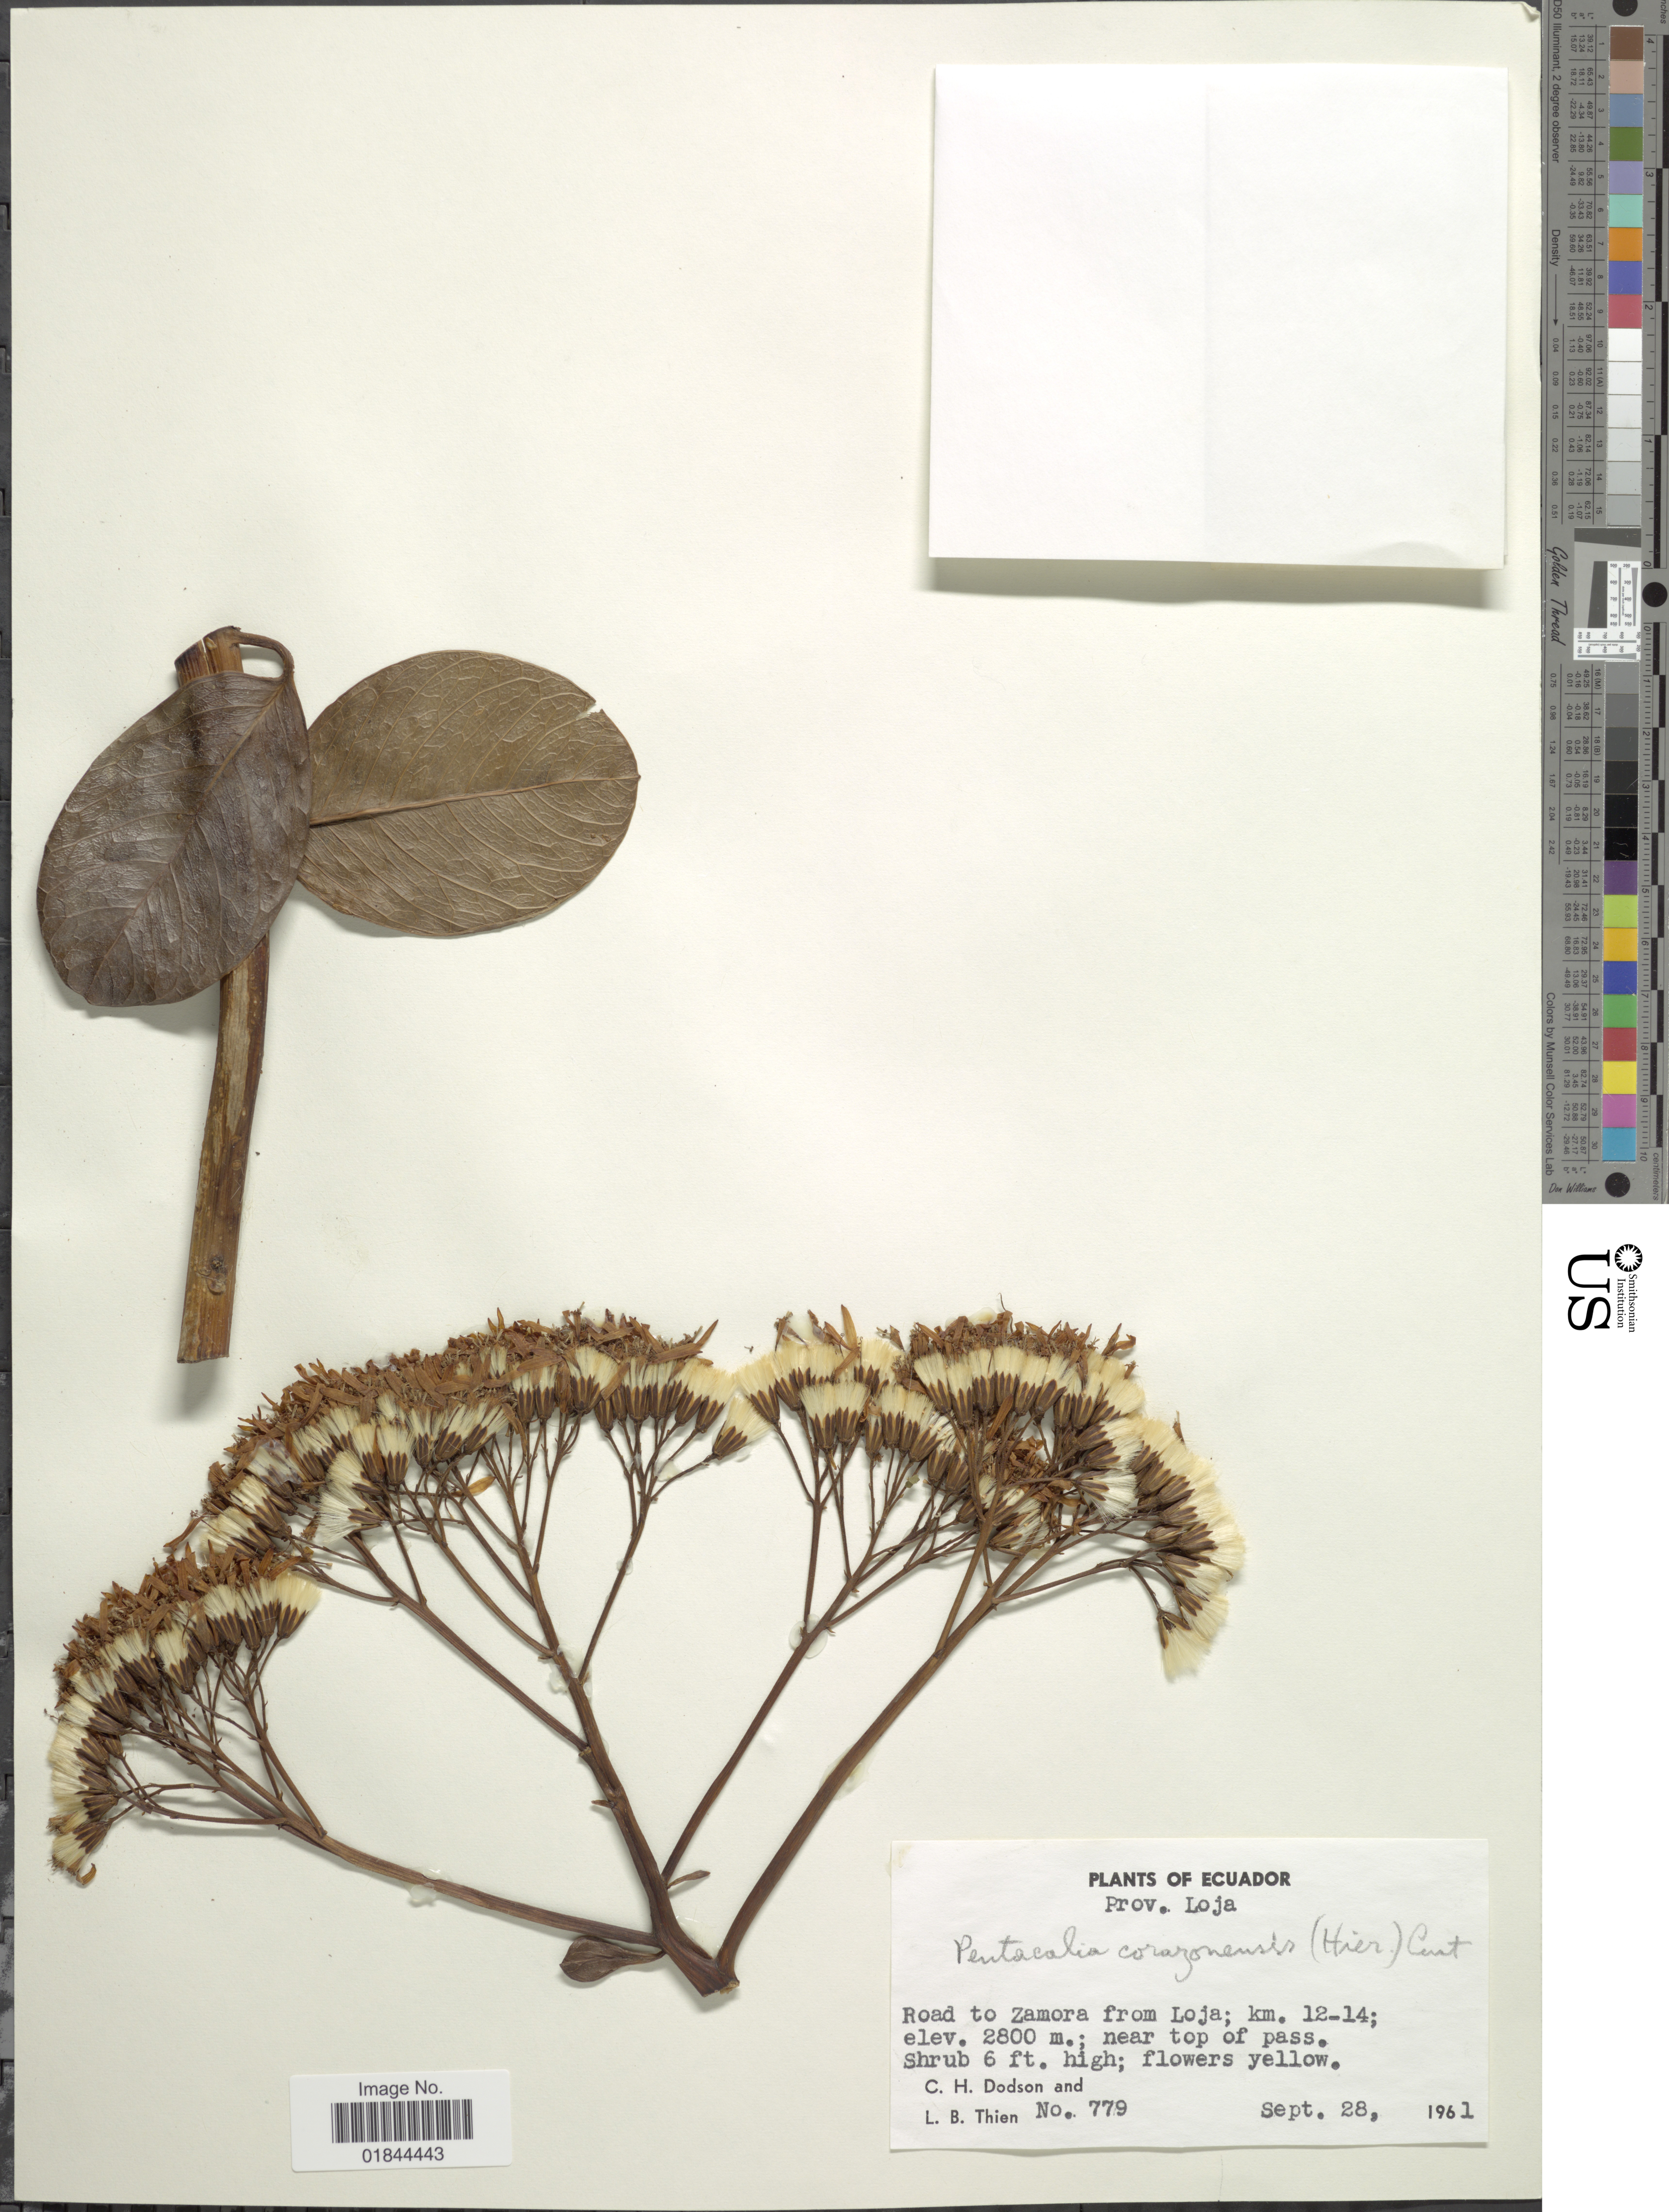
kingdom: Plantae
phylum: Tracheophyta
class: Magnoliopsida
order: Asterales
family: Asteraceae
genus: Pentacalia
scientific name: Pentacalia dorrii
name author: H. Rob. & Cuatrec.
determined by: Calvo, Joel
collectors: C. H. Dodson & L. Thien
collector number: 779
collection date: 1961-09-28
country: Ecuador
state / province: Loja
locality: Road to Zamora from Loja; km 12-14; near top of pass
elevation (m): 2800